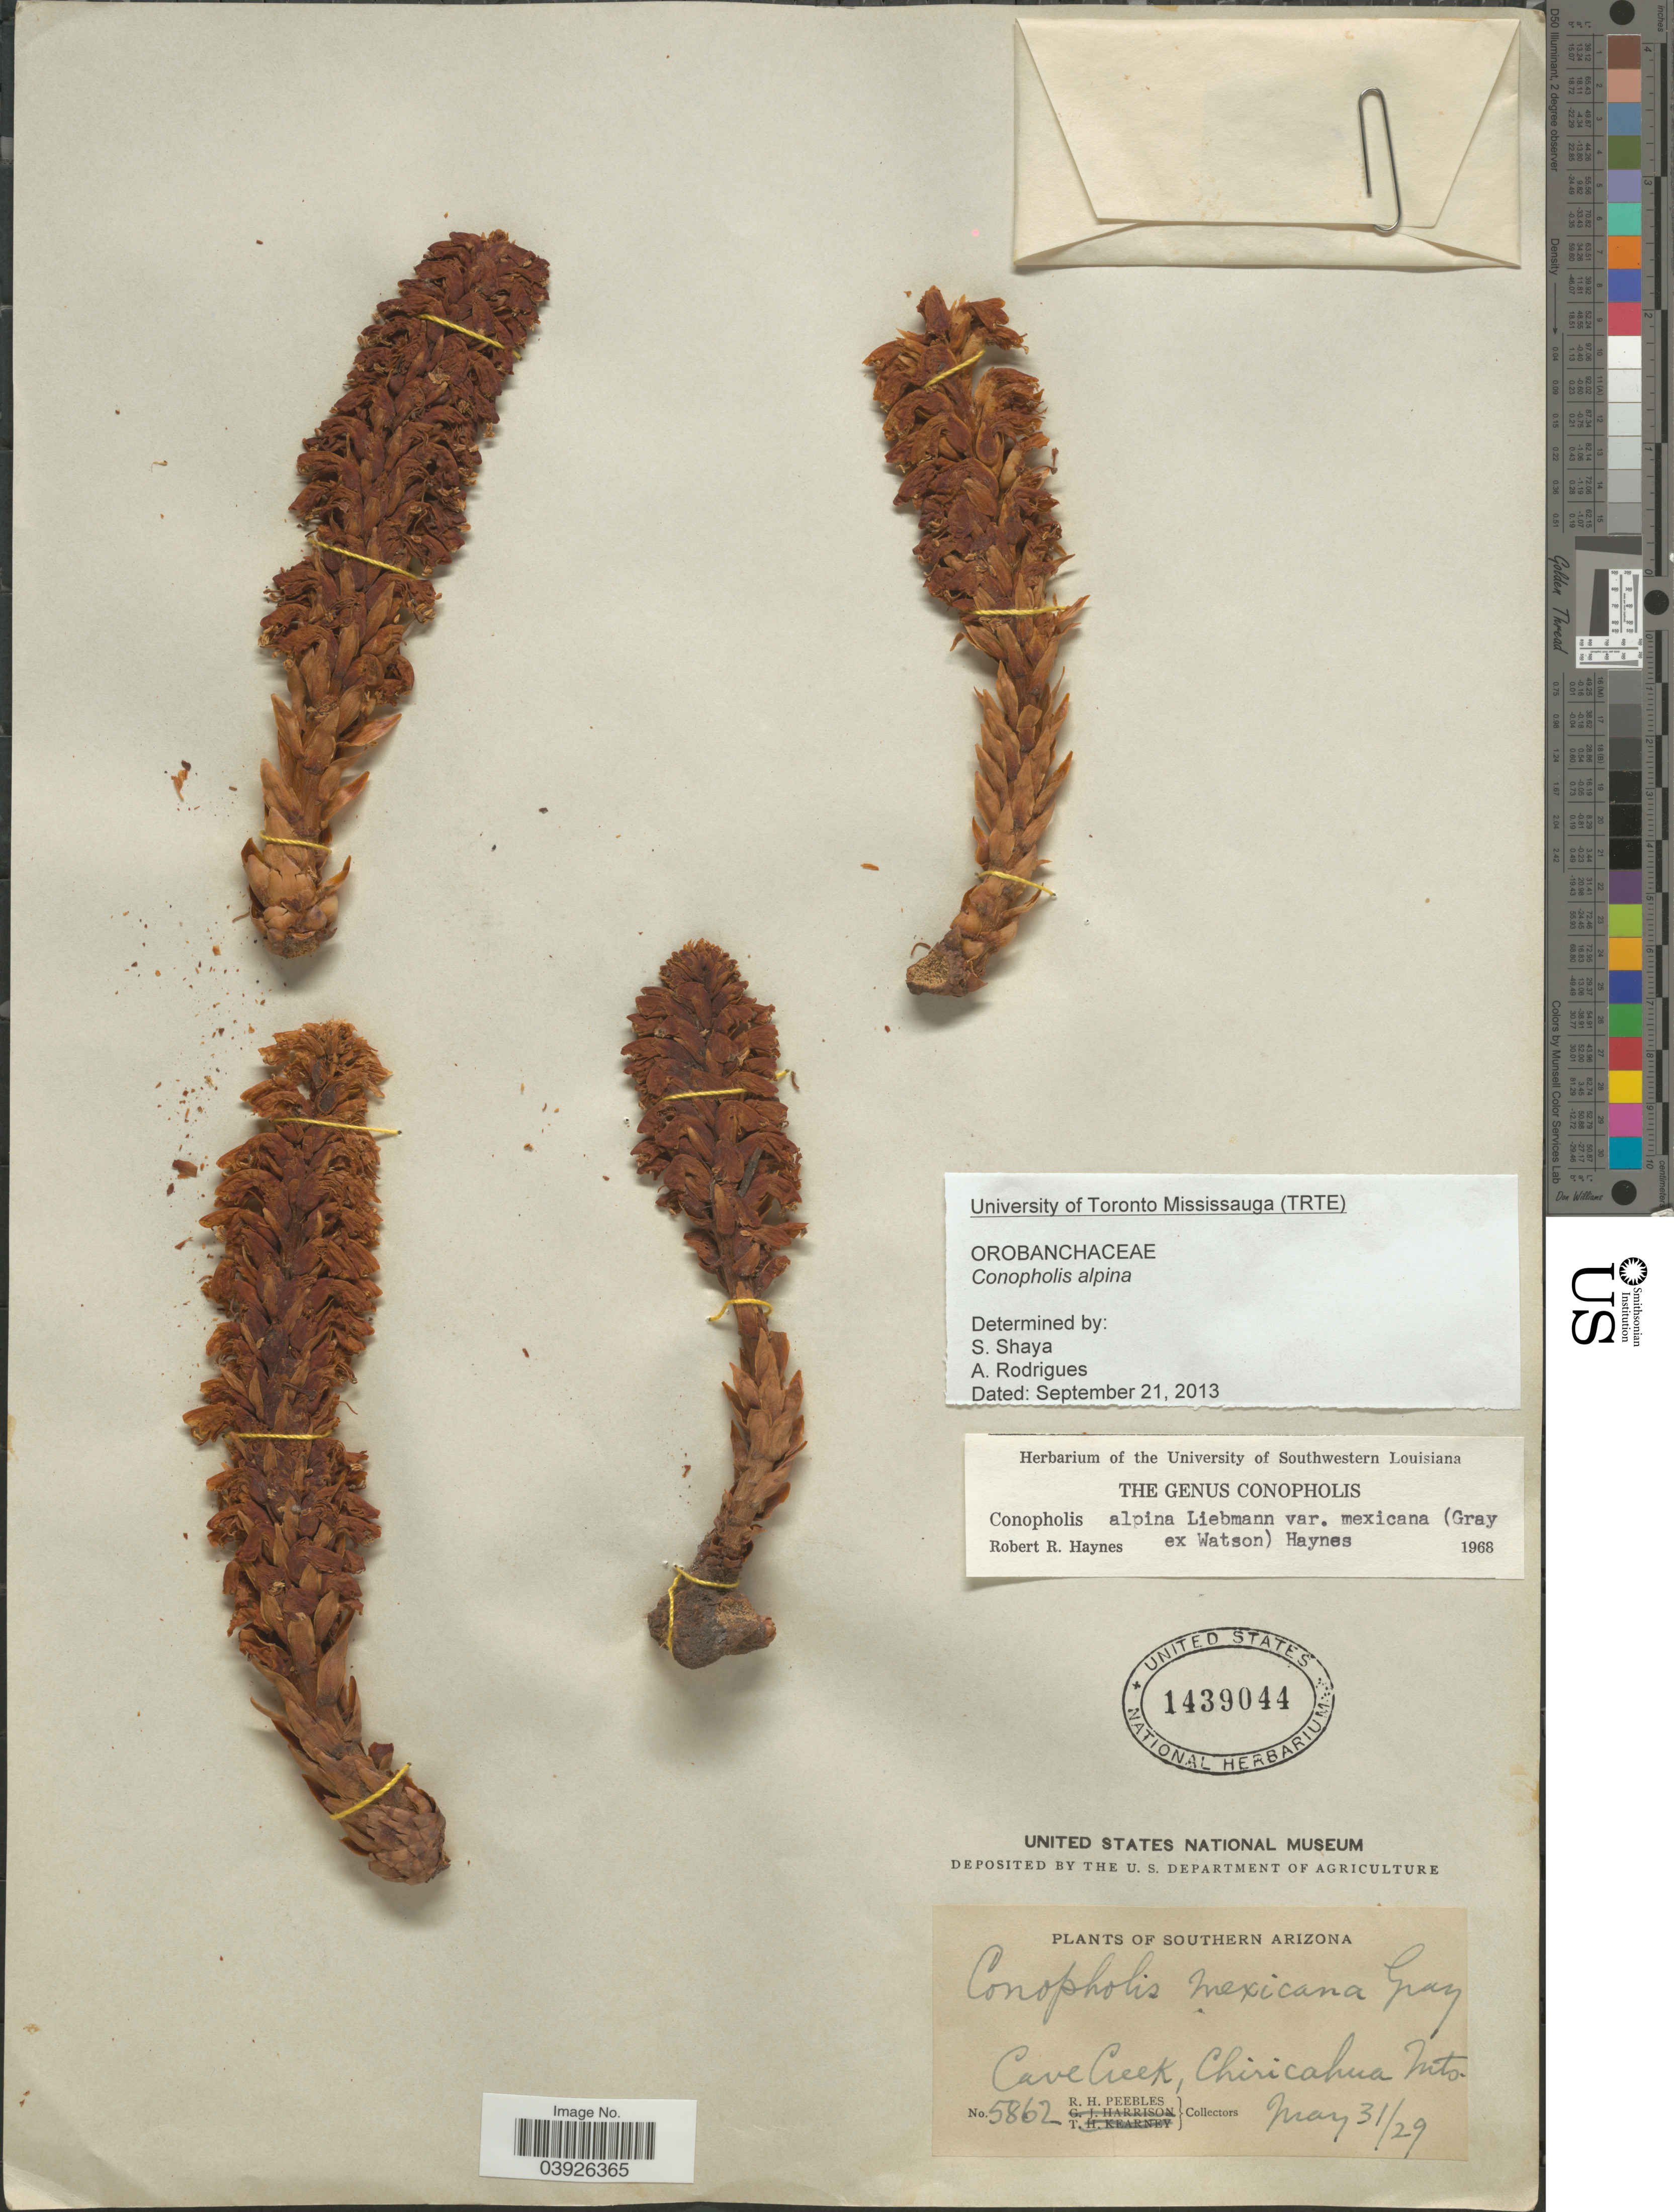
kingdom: Plantae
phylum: Tracheophyta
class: Magnoliopsida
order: Lamiales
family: Orobanchaceae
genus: Conopholis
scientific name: Conopholis alpina var. mexicana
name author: (A. Gray ex S. Watson) R.R. Haynes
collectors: R. H. Peebles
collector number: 5862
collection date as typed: Transcribed d/m/y: 31/5/29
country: United States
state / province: Arizona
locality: Southern Arizona. Cave Creek, Chiricahua Mts.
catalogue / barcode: US 1439044